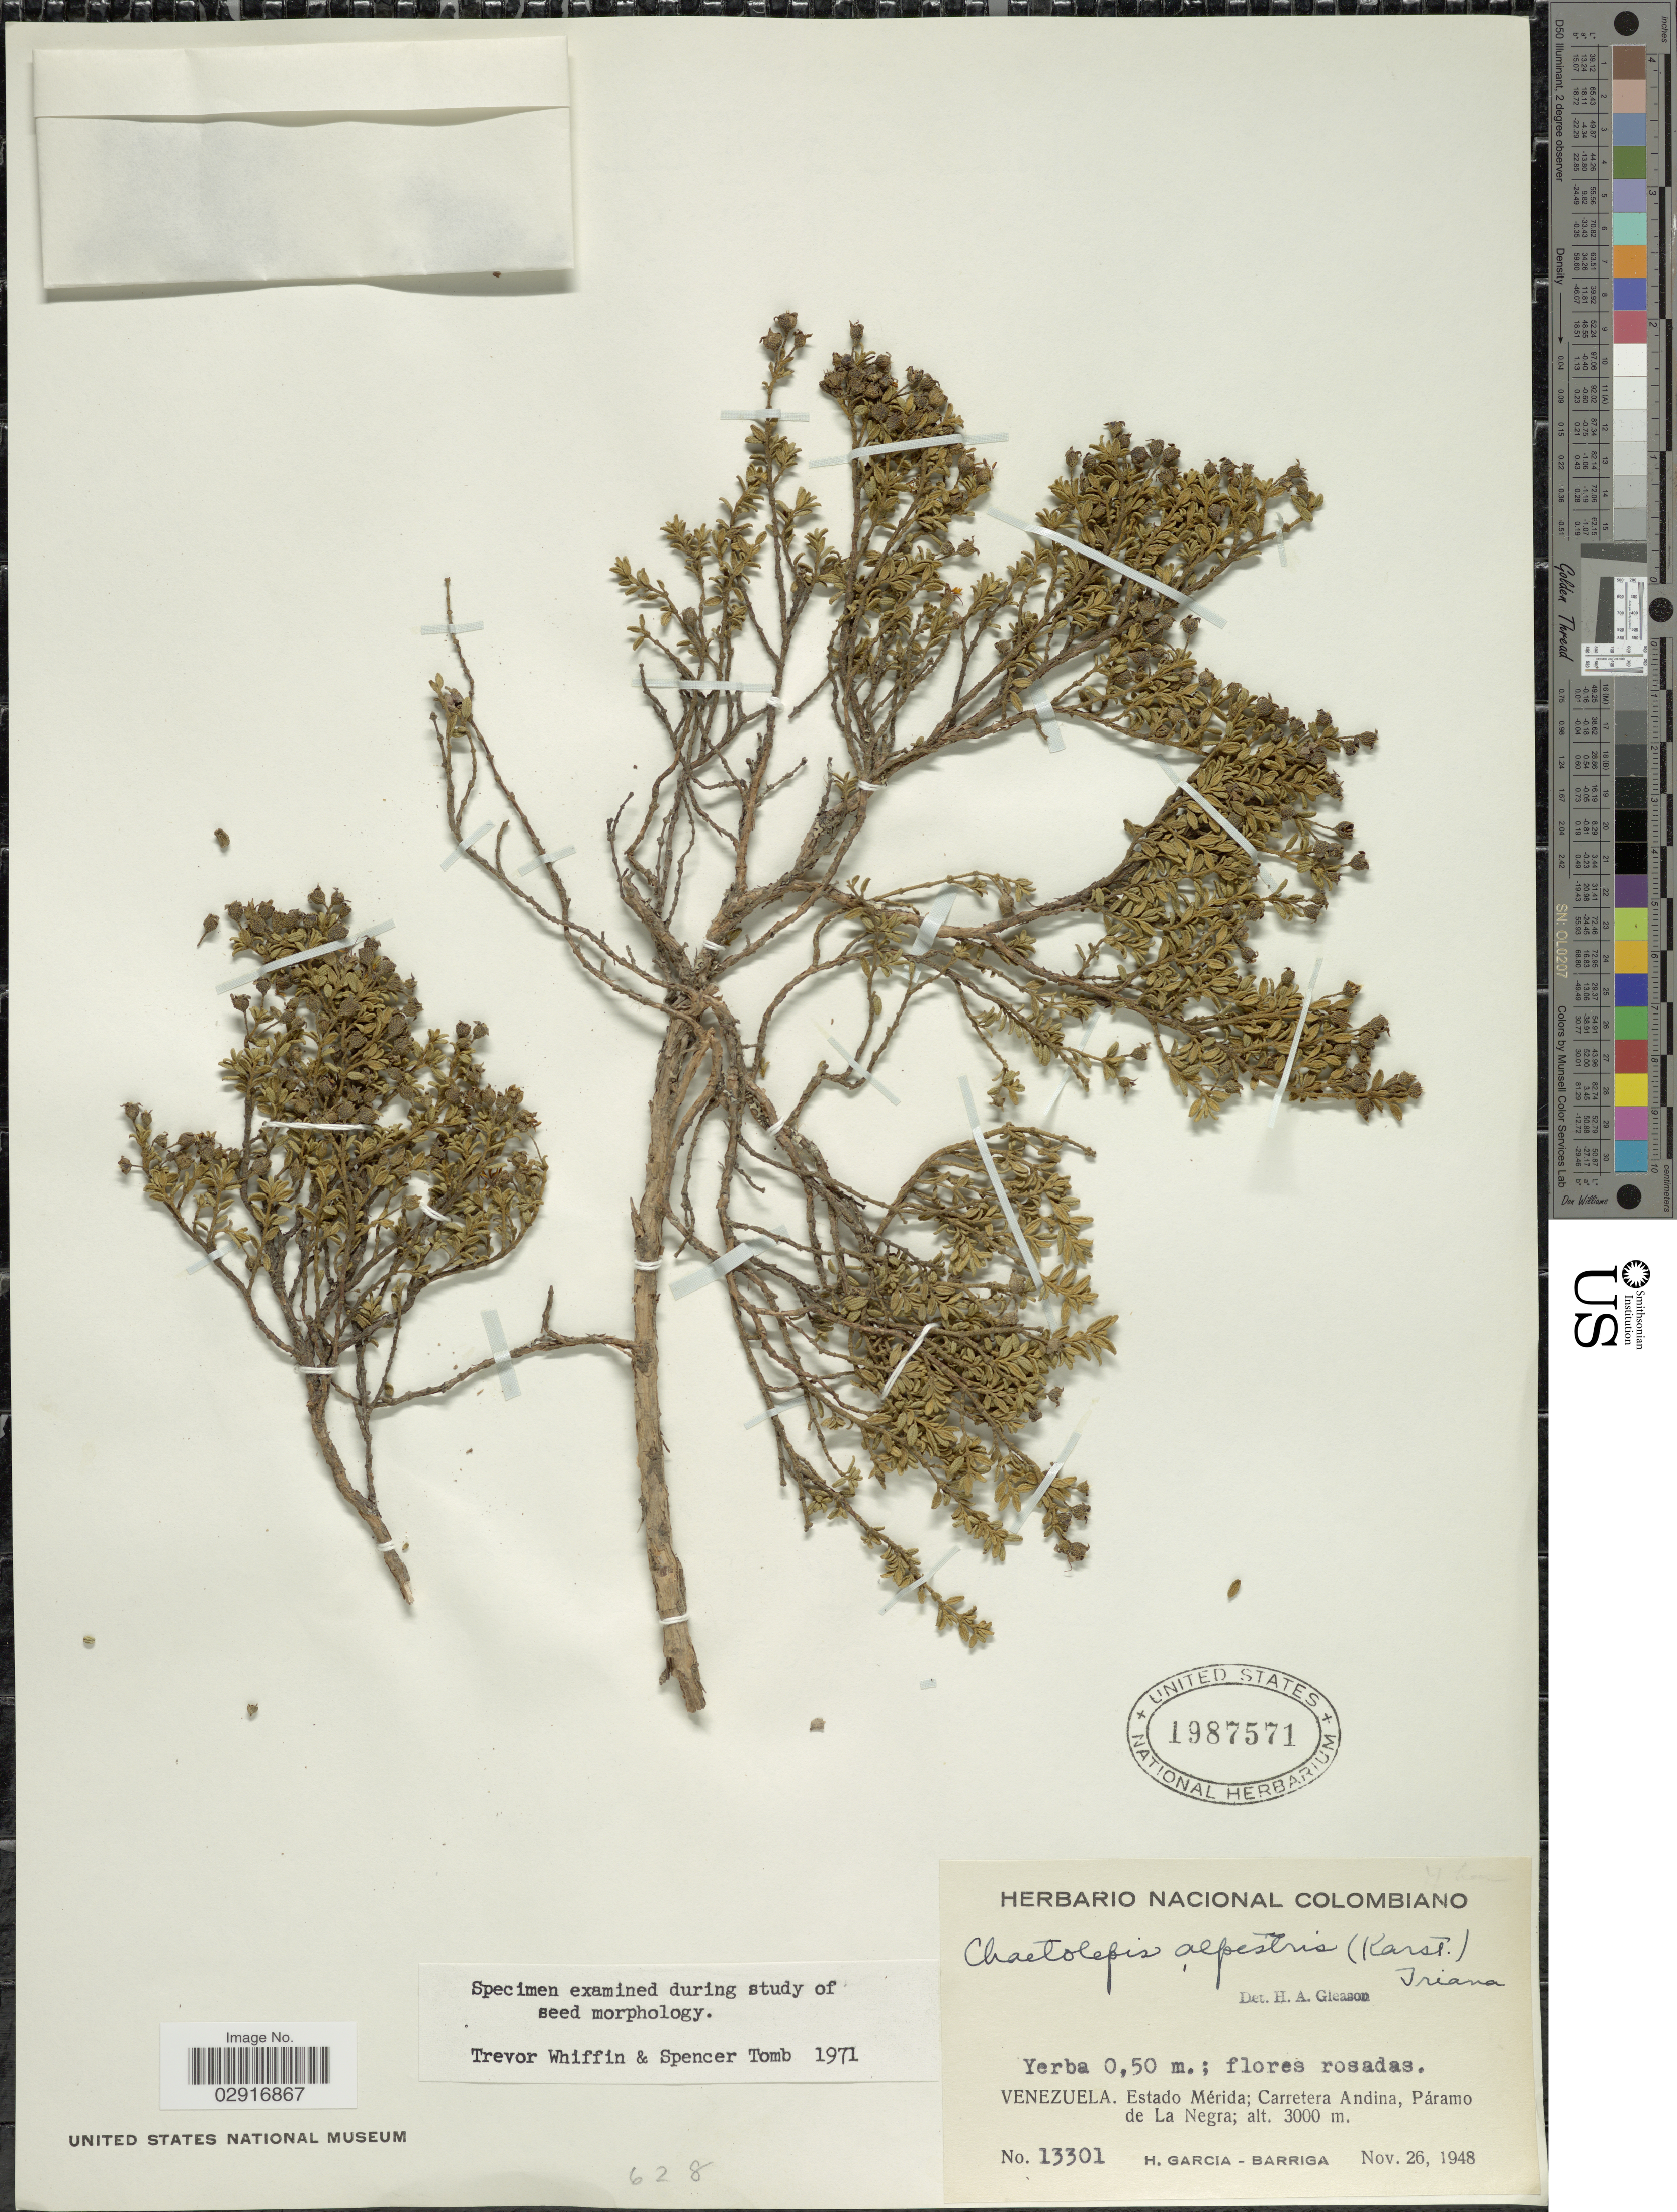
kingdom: Plantae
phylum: Tracheophyta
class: Magnoliopsida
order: Myrtales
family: Melastomataceae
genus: Chaetolepis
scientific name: Chaetolepis lindeniana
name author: (Naudin) Triana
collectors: H. García Barriga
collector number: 13301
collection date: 1948-11-26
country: Venezuela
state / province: Mérida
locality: Carretera Andina, Páramo de La Negra.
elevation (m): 3000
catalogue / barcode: US 1987571